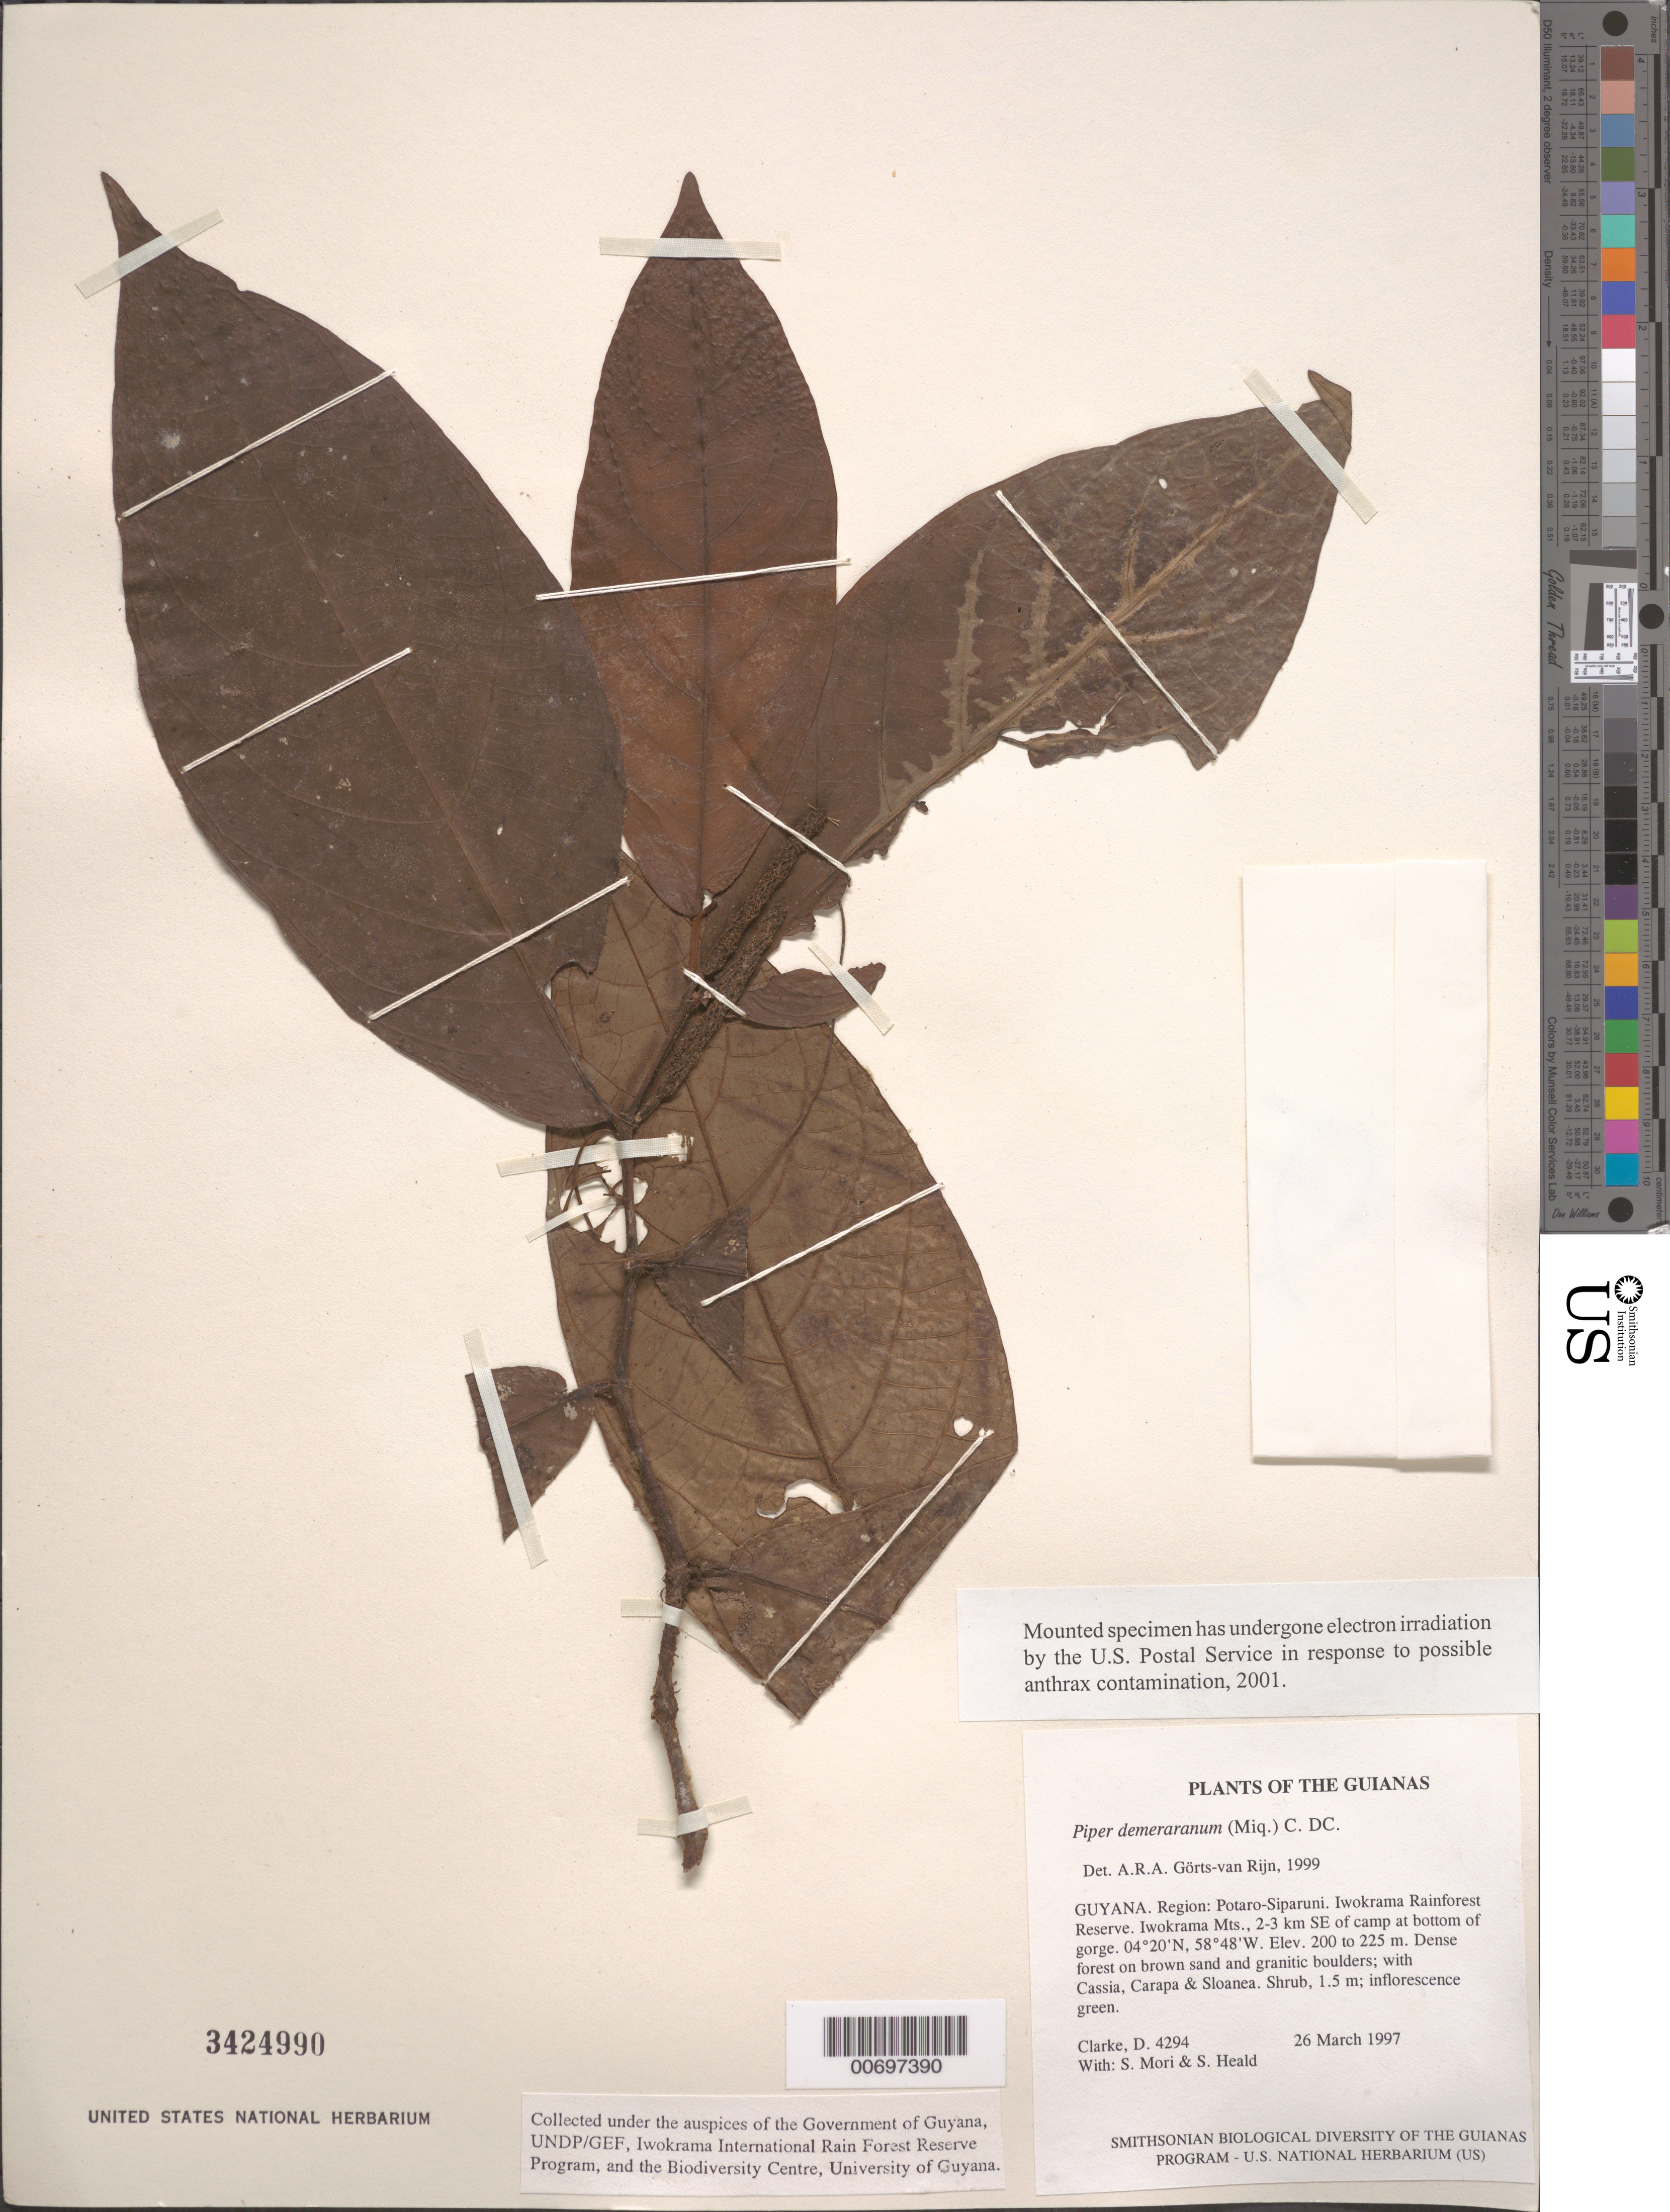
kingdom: Plantae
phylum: Tracheophyta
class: Magnoliopsida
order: Piperales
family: Piperaceae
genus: Piper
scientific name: Piper demeraranum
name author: (Miq.) C. DC.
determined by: Görts-van Rijn, A. R. A.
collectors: H. D. Clarke, S. Mori & S. Heald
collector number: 4294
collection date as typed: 26 March 1997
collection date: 1997-03-26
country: Guyana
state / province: Potaro-Siparuni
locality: Iwokrama Rainforest Reserve. Iwokrama Mts., 2-3 km SE of camp at bottom of gorge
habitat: Dense forest on brown sand and granitic boulders; with Cassia, Carapa & Sloanea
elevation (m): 200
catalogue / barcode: US 3424990